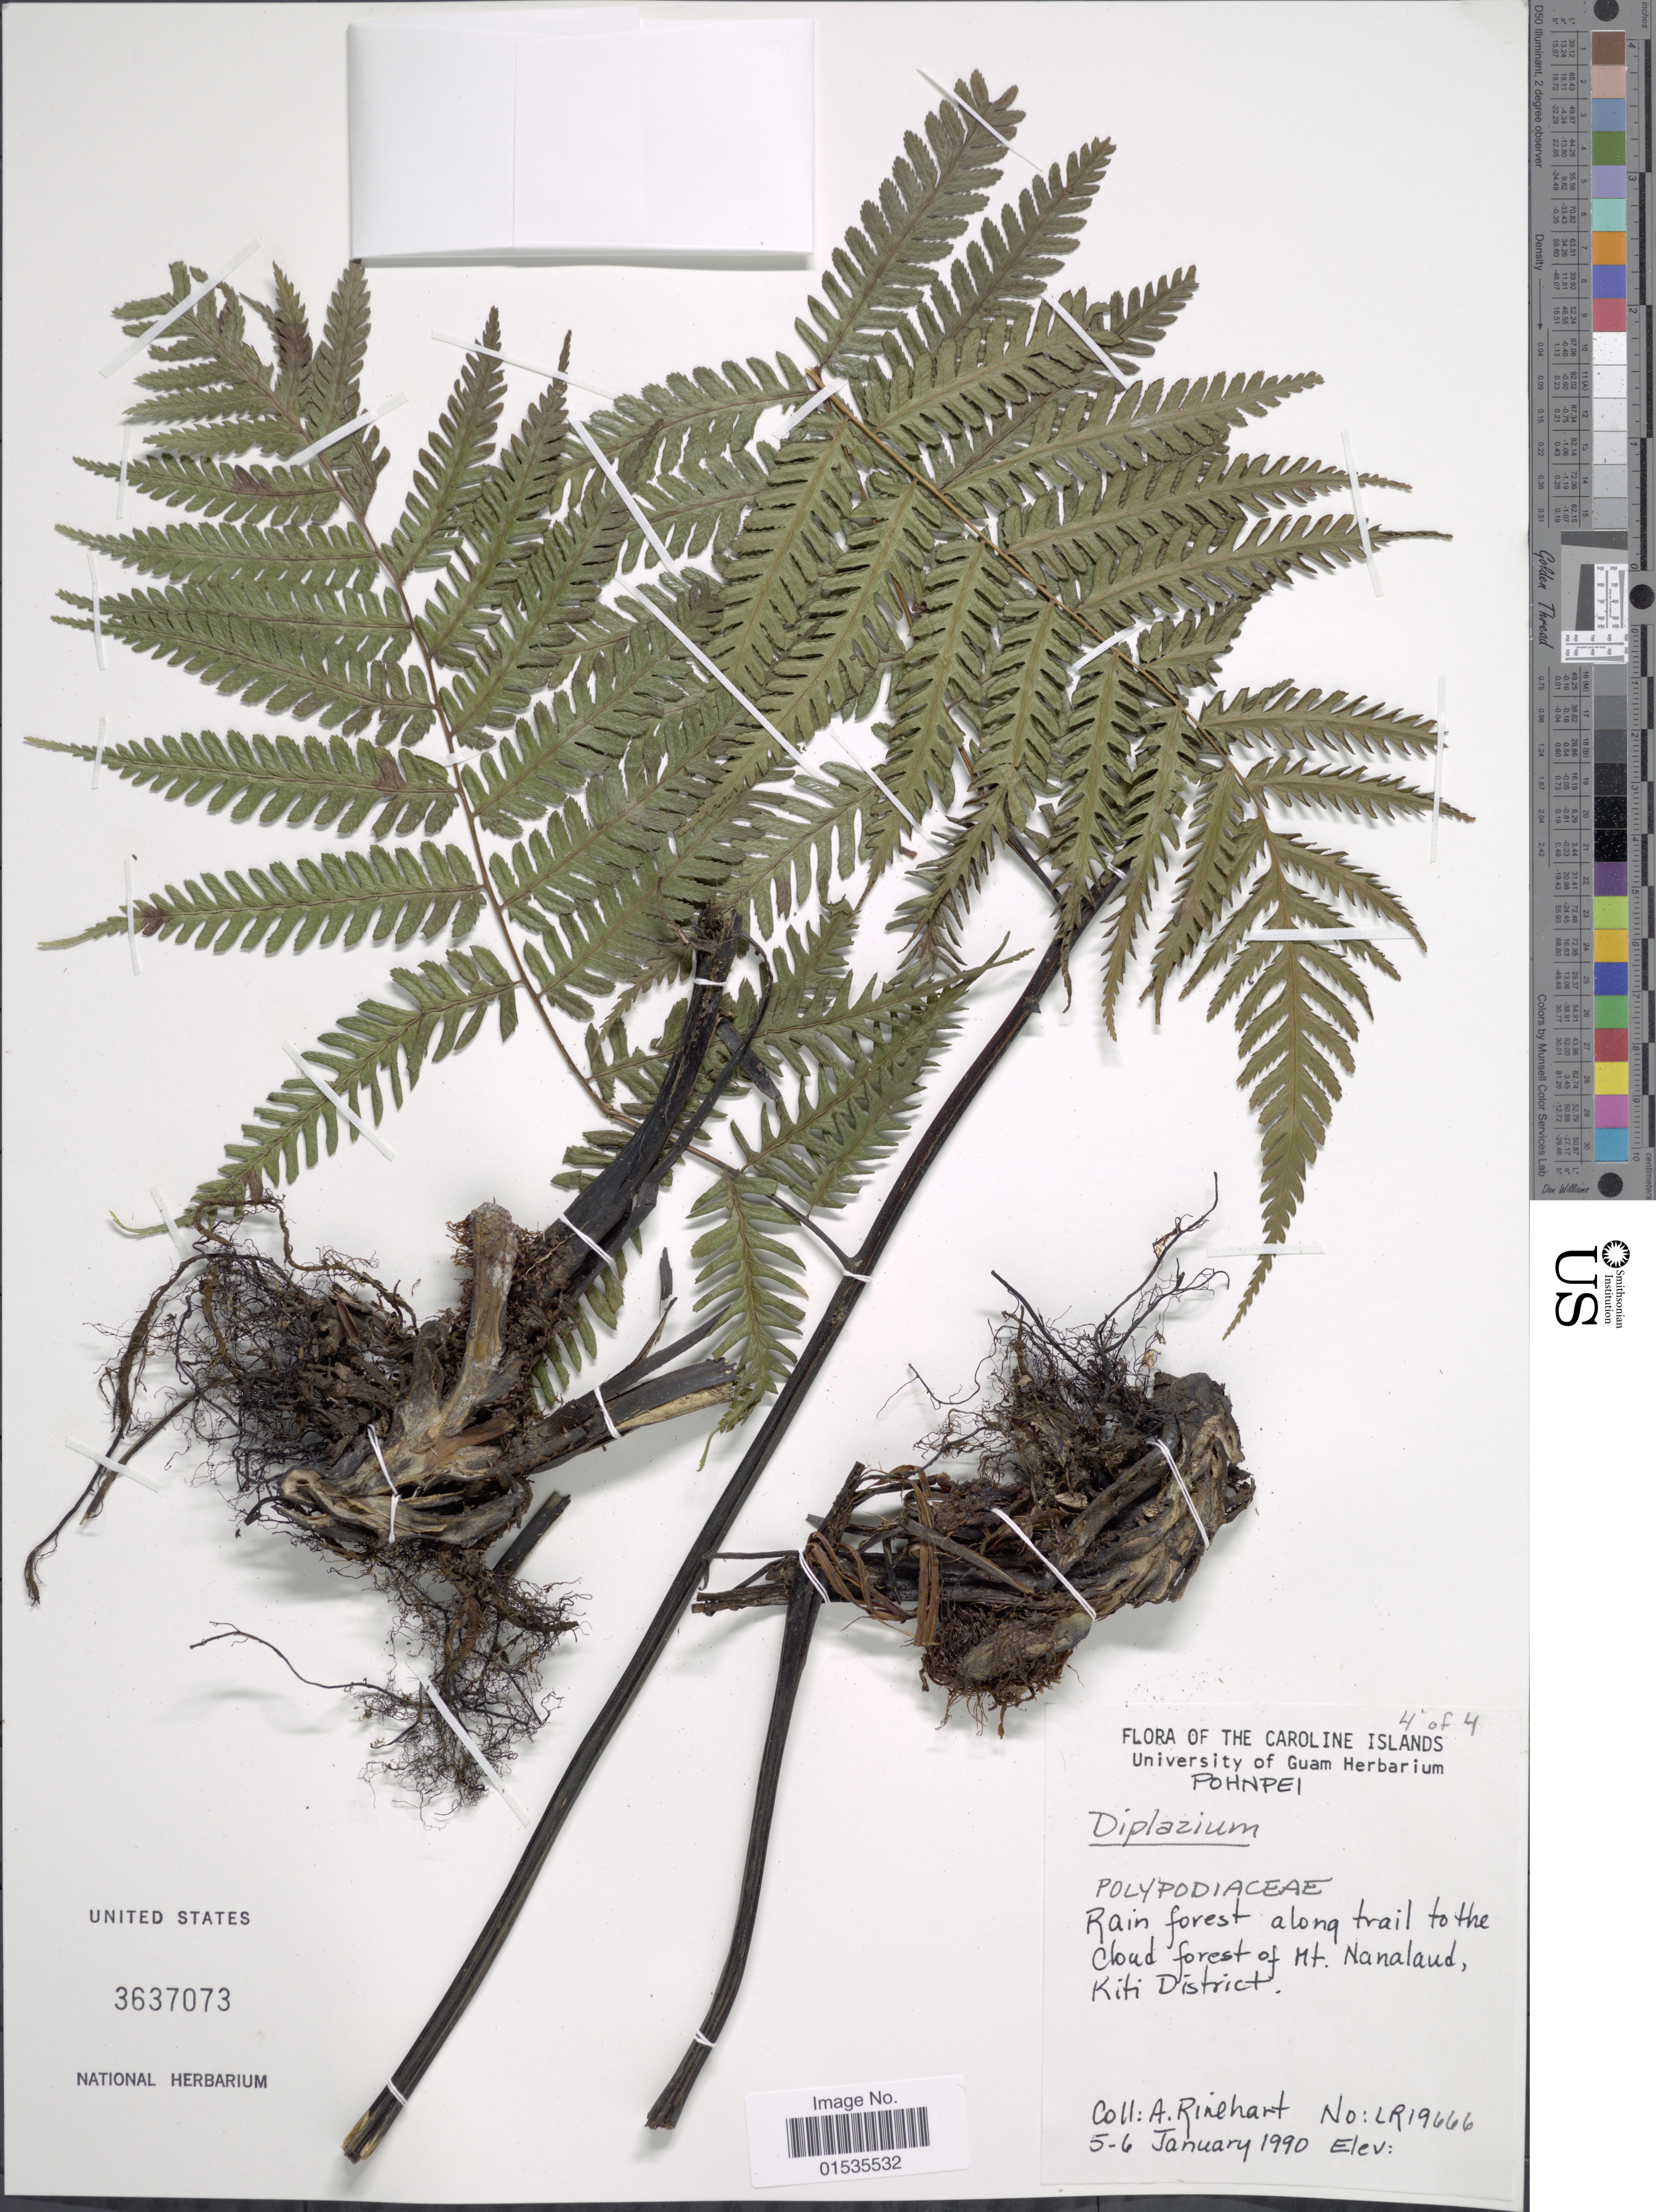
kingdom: Plantae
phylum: Tracheophyta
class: Polypodiopsida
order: Polypodiales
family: Athyriaceae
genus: Diplazium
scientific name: Diplazium sp.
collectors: A. Rinehart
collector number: LR19666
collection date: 1990-01-05/1990-01-06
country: Micronesia, Federated States of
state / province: Pohnpei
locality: The Caroline Islands, Rain forest along trail to the cloud forest of Mt. Nanalaud, Kiti District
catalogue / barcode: US 3637073